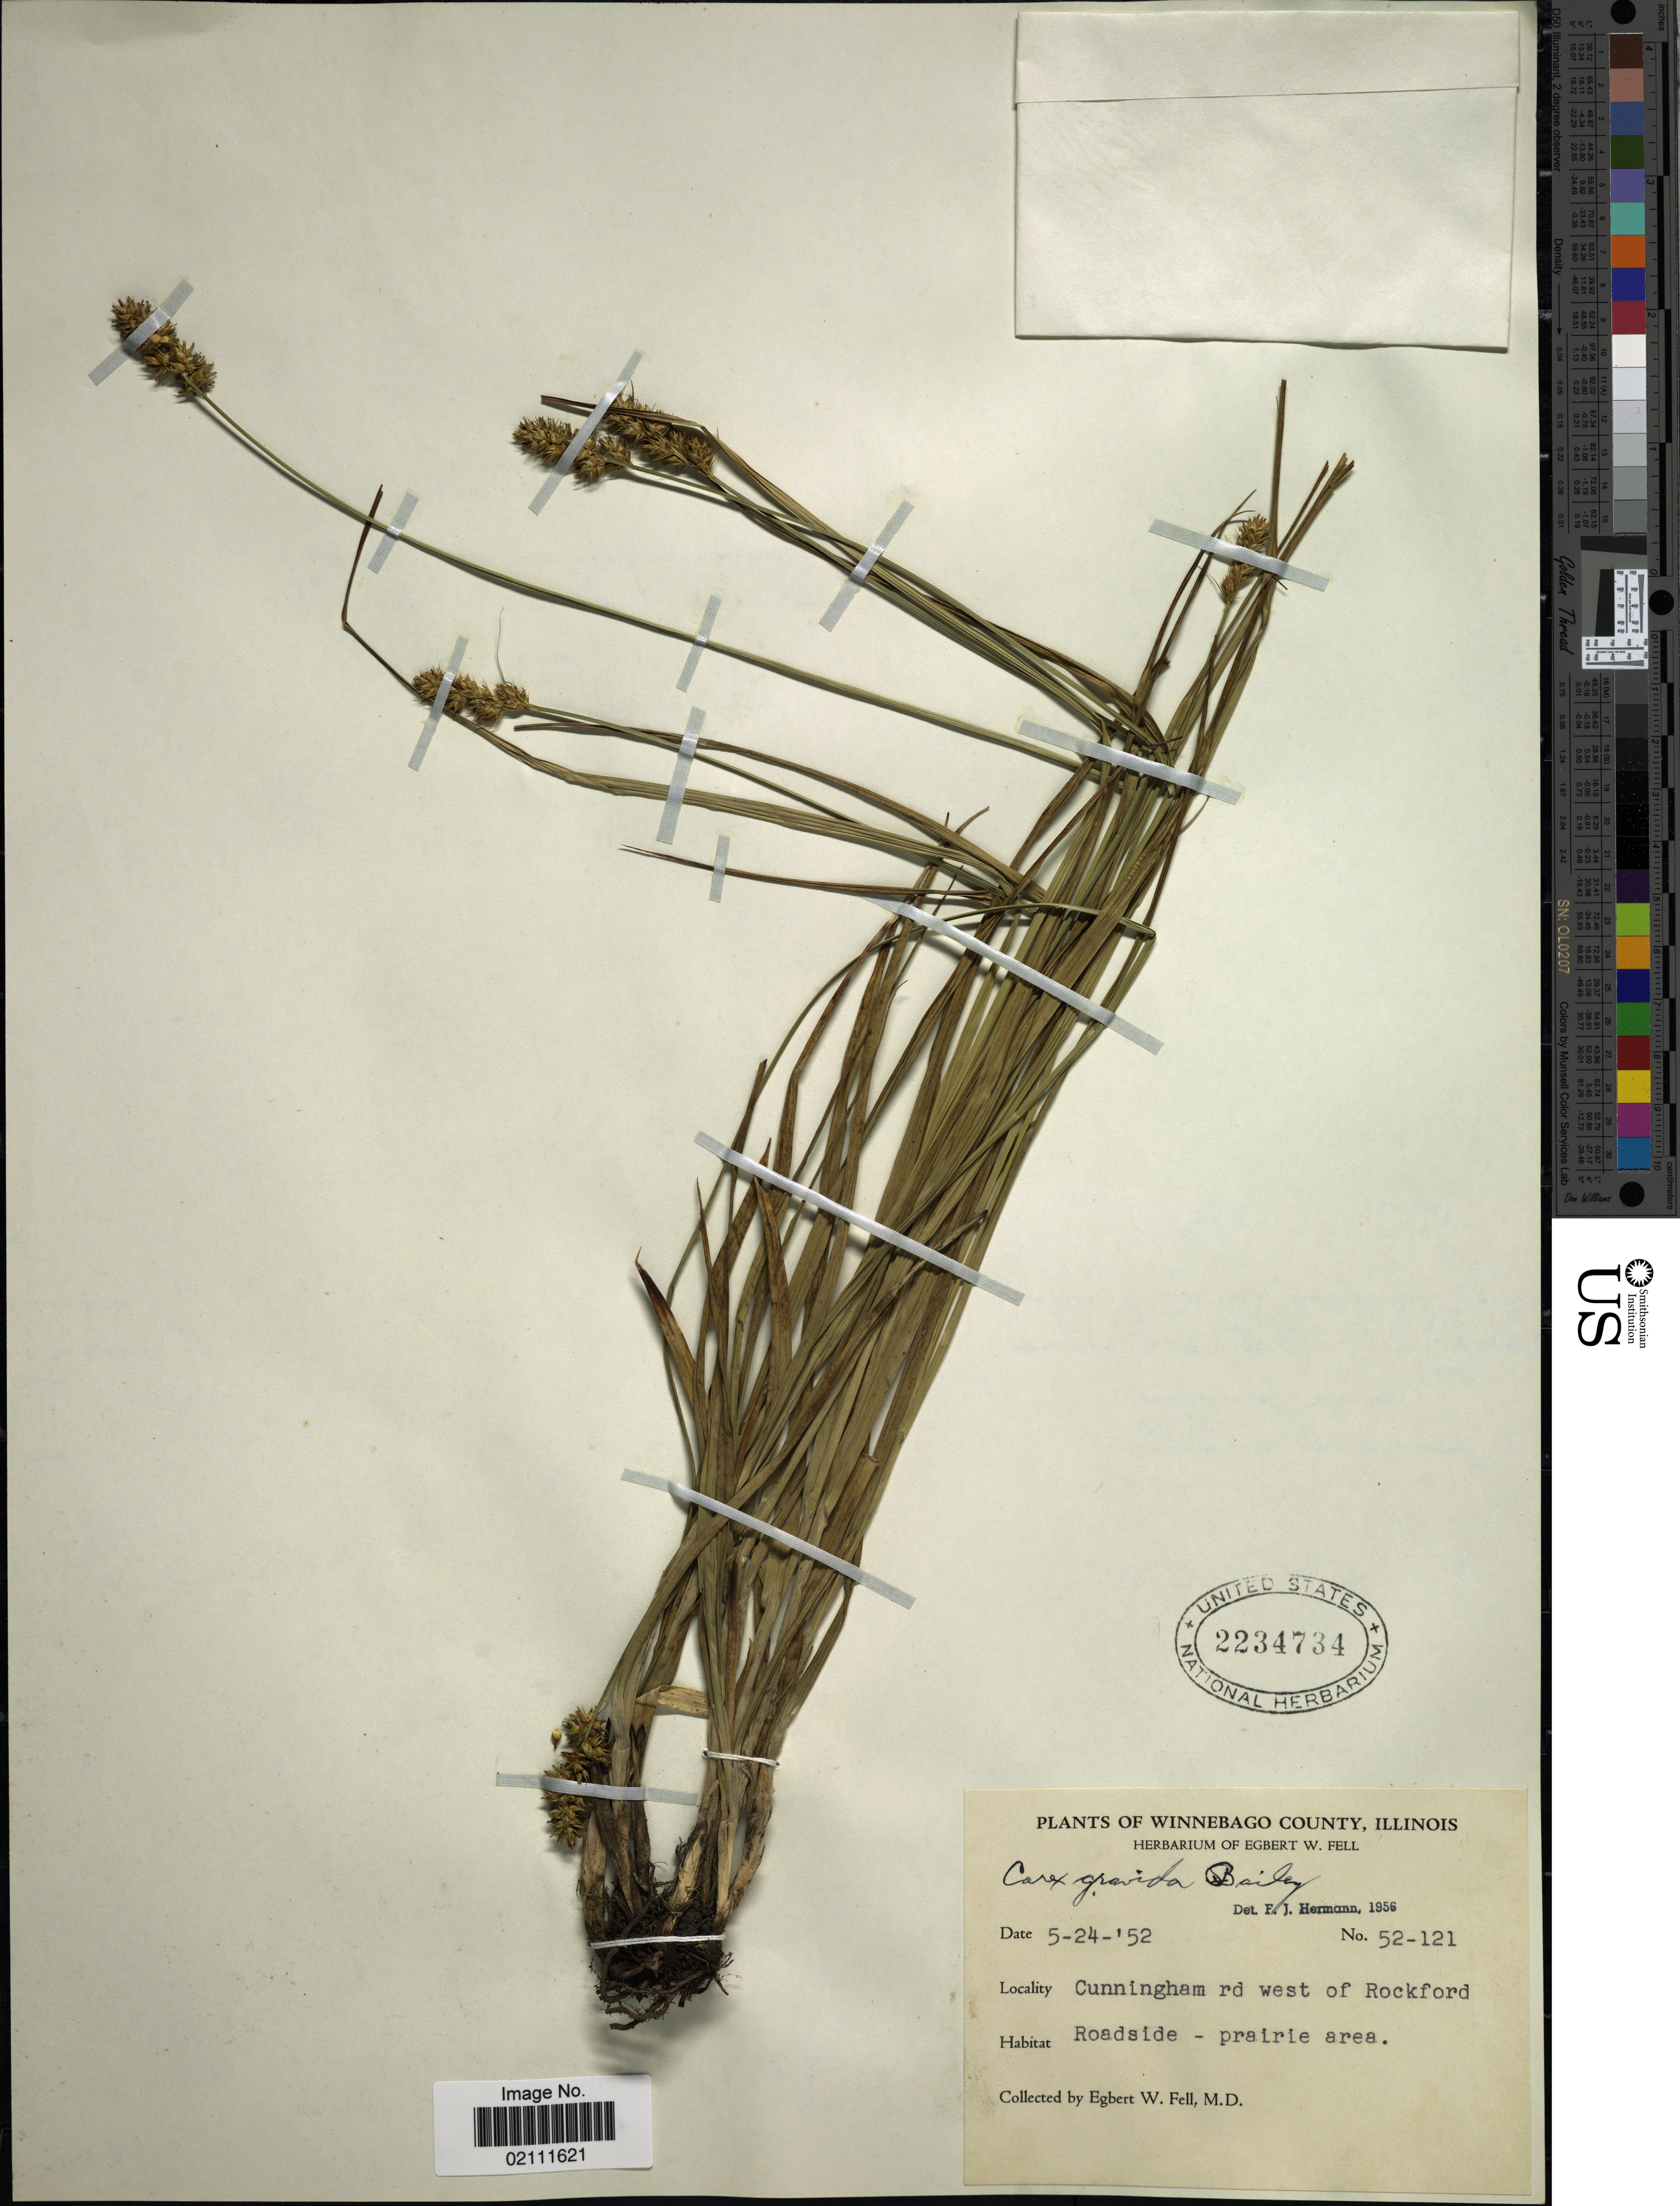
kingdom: Plantae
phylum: Tracheophyta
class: Liliopsida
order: Poales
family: Cyperaceae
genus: Carex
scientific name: Carex gravida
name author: L.H. Bailey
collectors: E. Fell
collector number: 52-121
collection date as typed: Transcribed d/m/y: 24/5/52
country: United States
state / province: Illinois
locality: Winnebago County, Cunningham rd west of Rockford, Roadside-prairie area.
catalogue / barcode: US 2234734